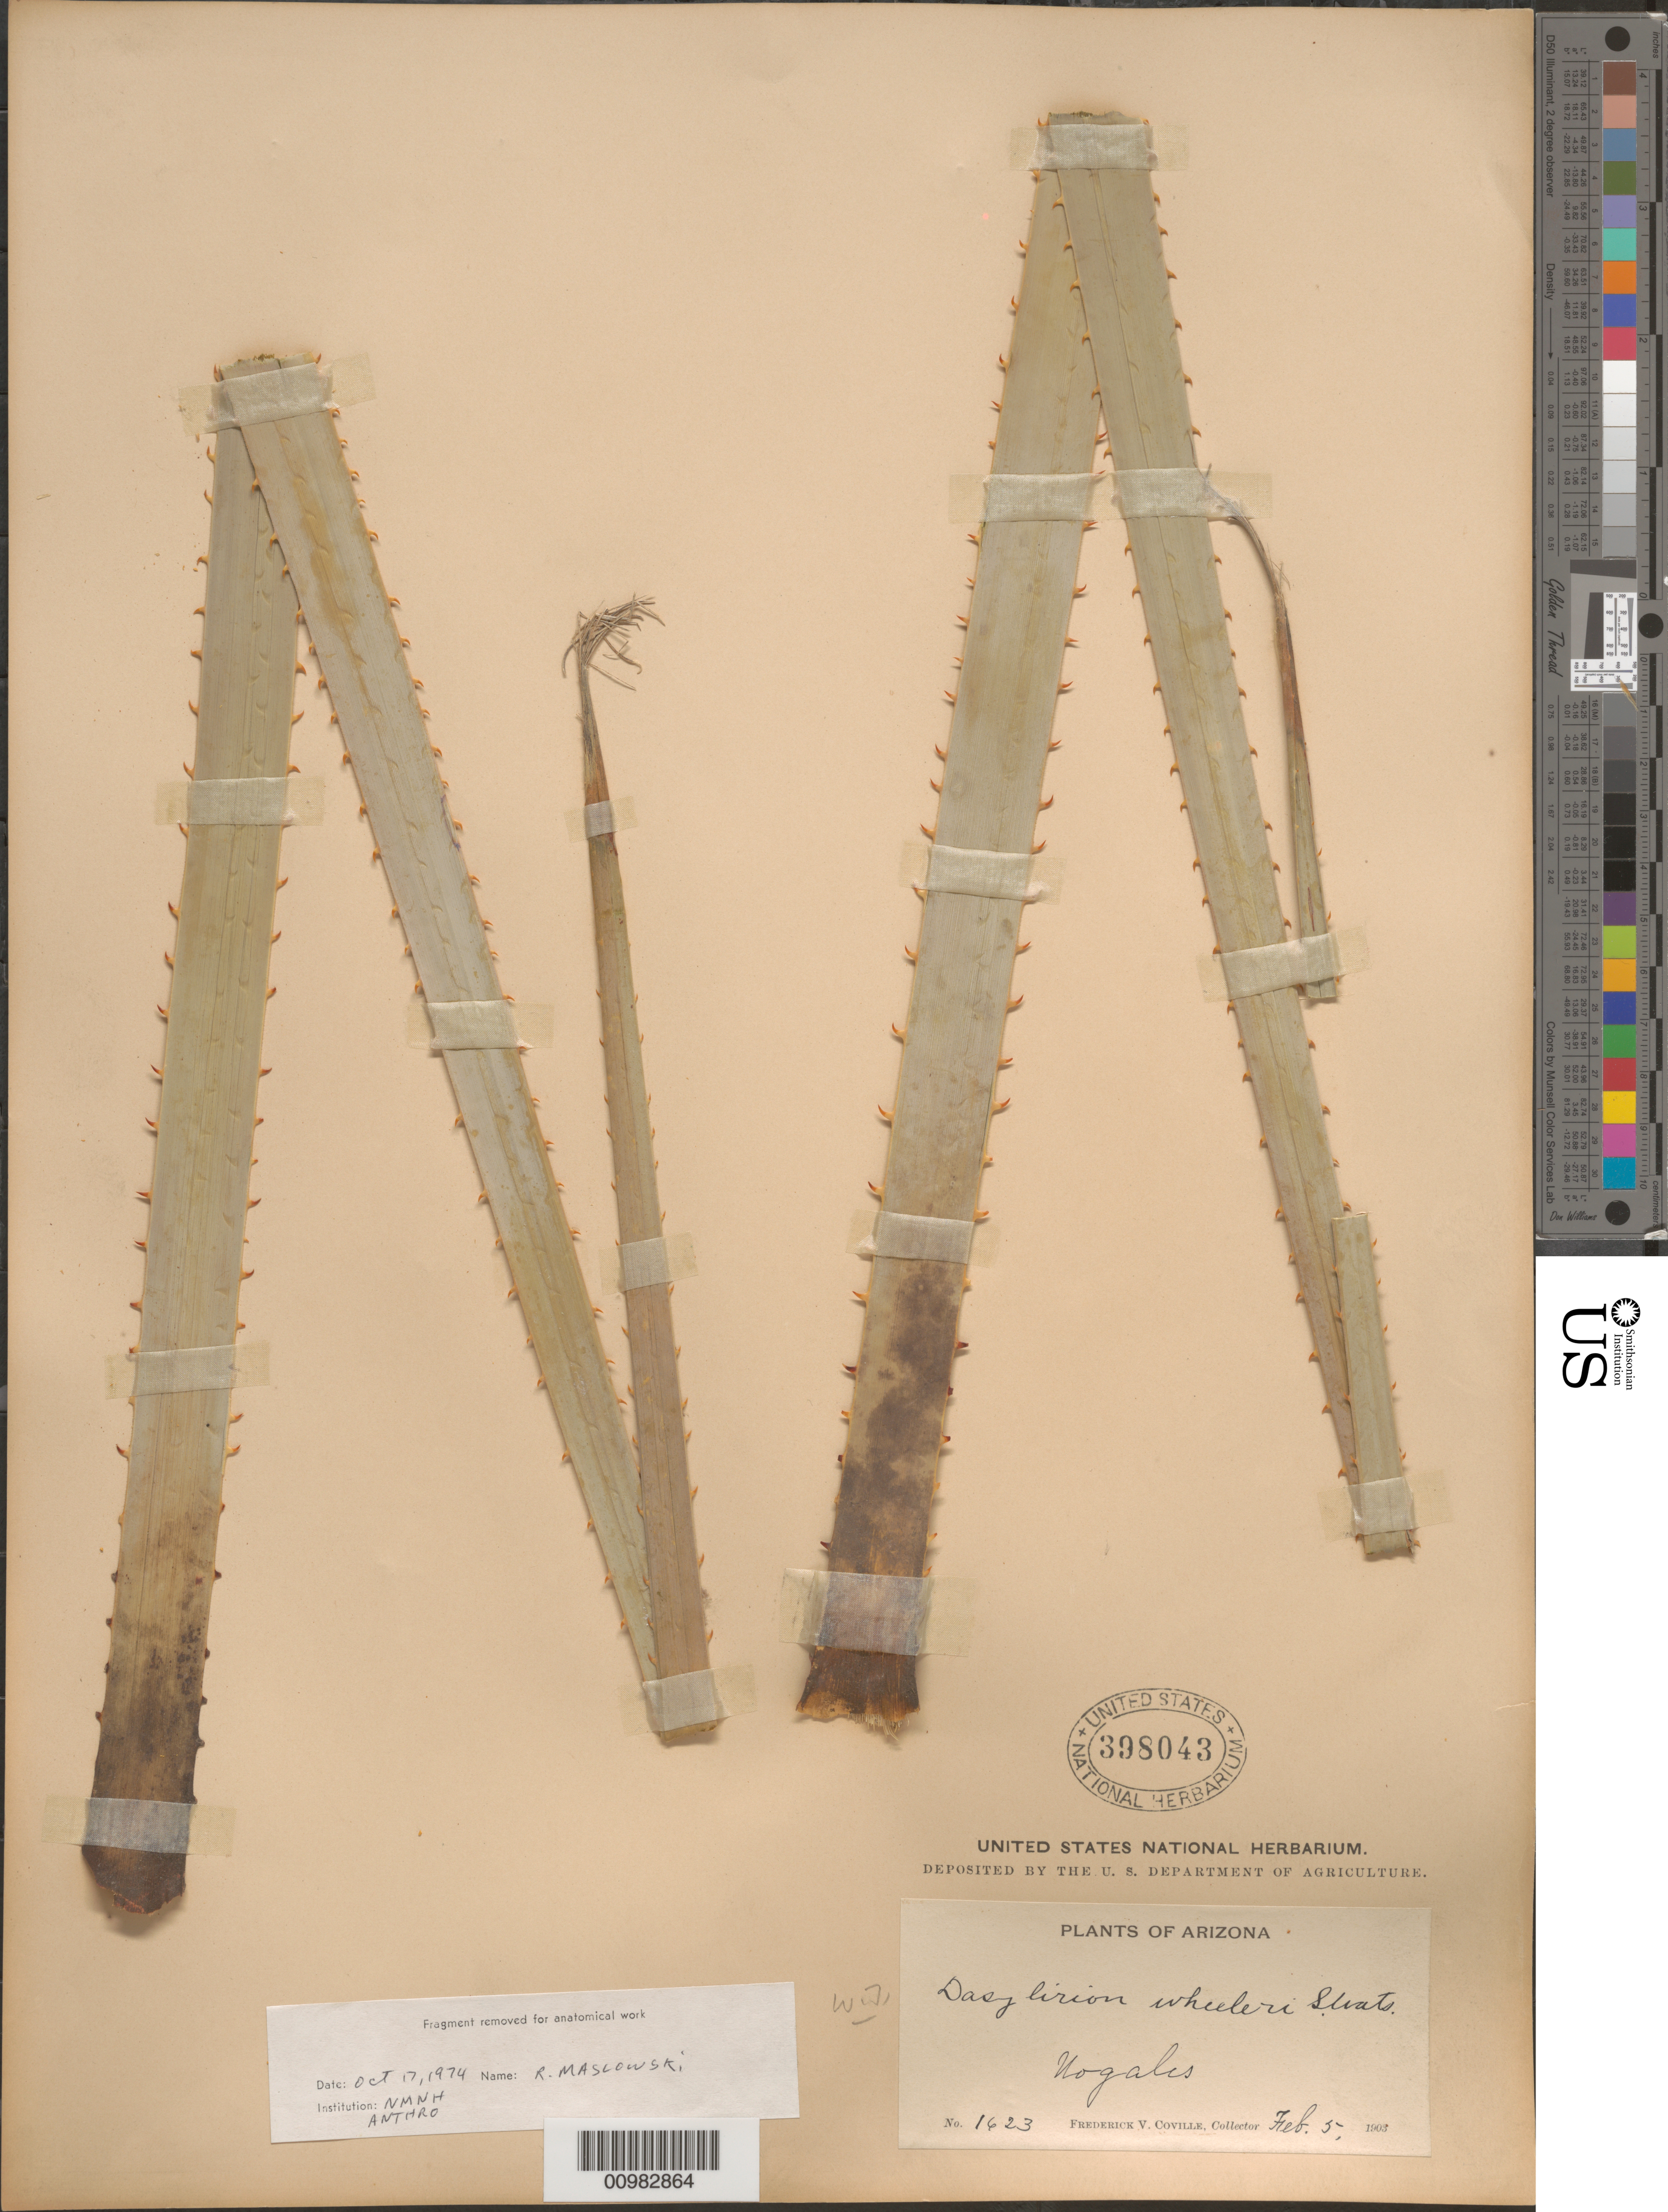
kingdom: Plantae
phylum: Tracheophyta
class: Liliopsida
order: Asparagales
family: Asparagaceae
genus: Dasylirion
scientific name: Dasylirion wheeleri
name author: S. Watson ex Rothr.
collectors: F. V. Coville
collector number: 1623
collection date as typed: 05 Feb 1903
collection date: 1903-02-05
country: United States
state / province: Arizona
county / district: Santa Cruz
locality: Nogales.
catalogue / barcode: US 398043